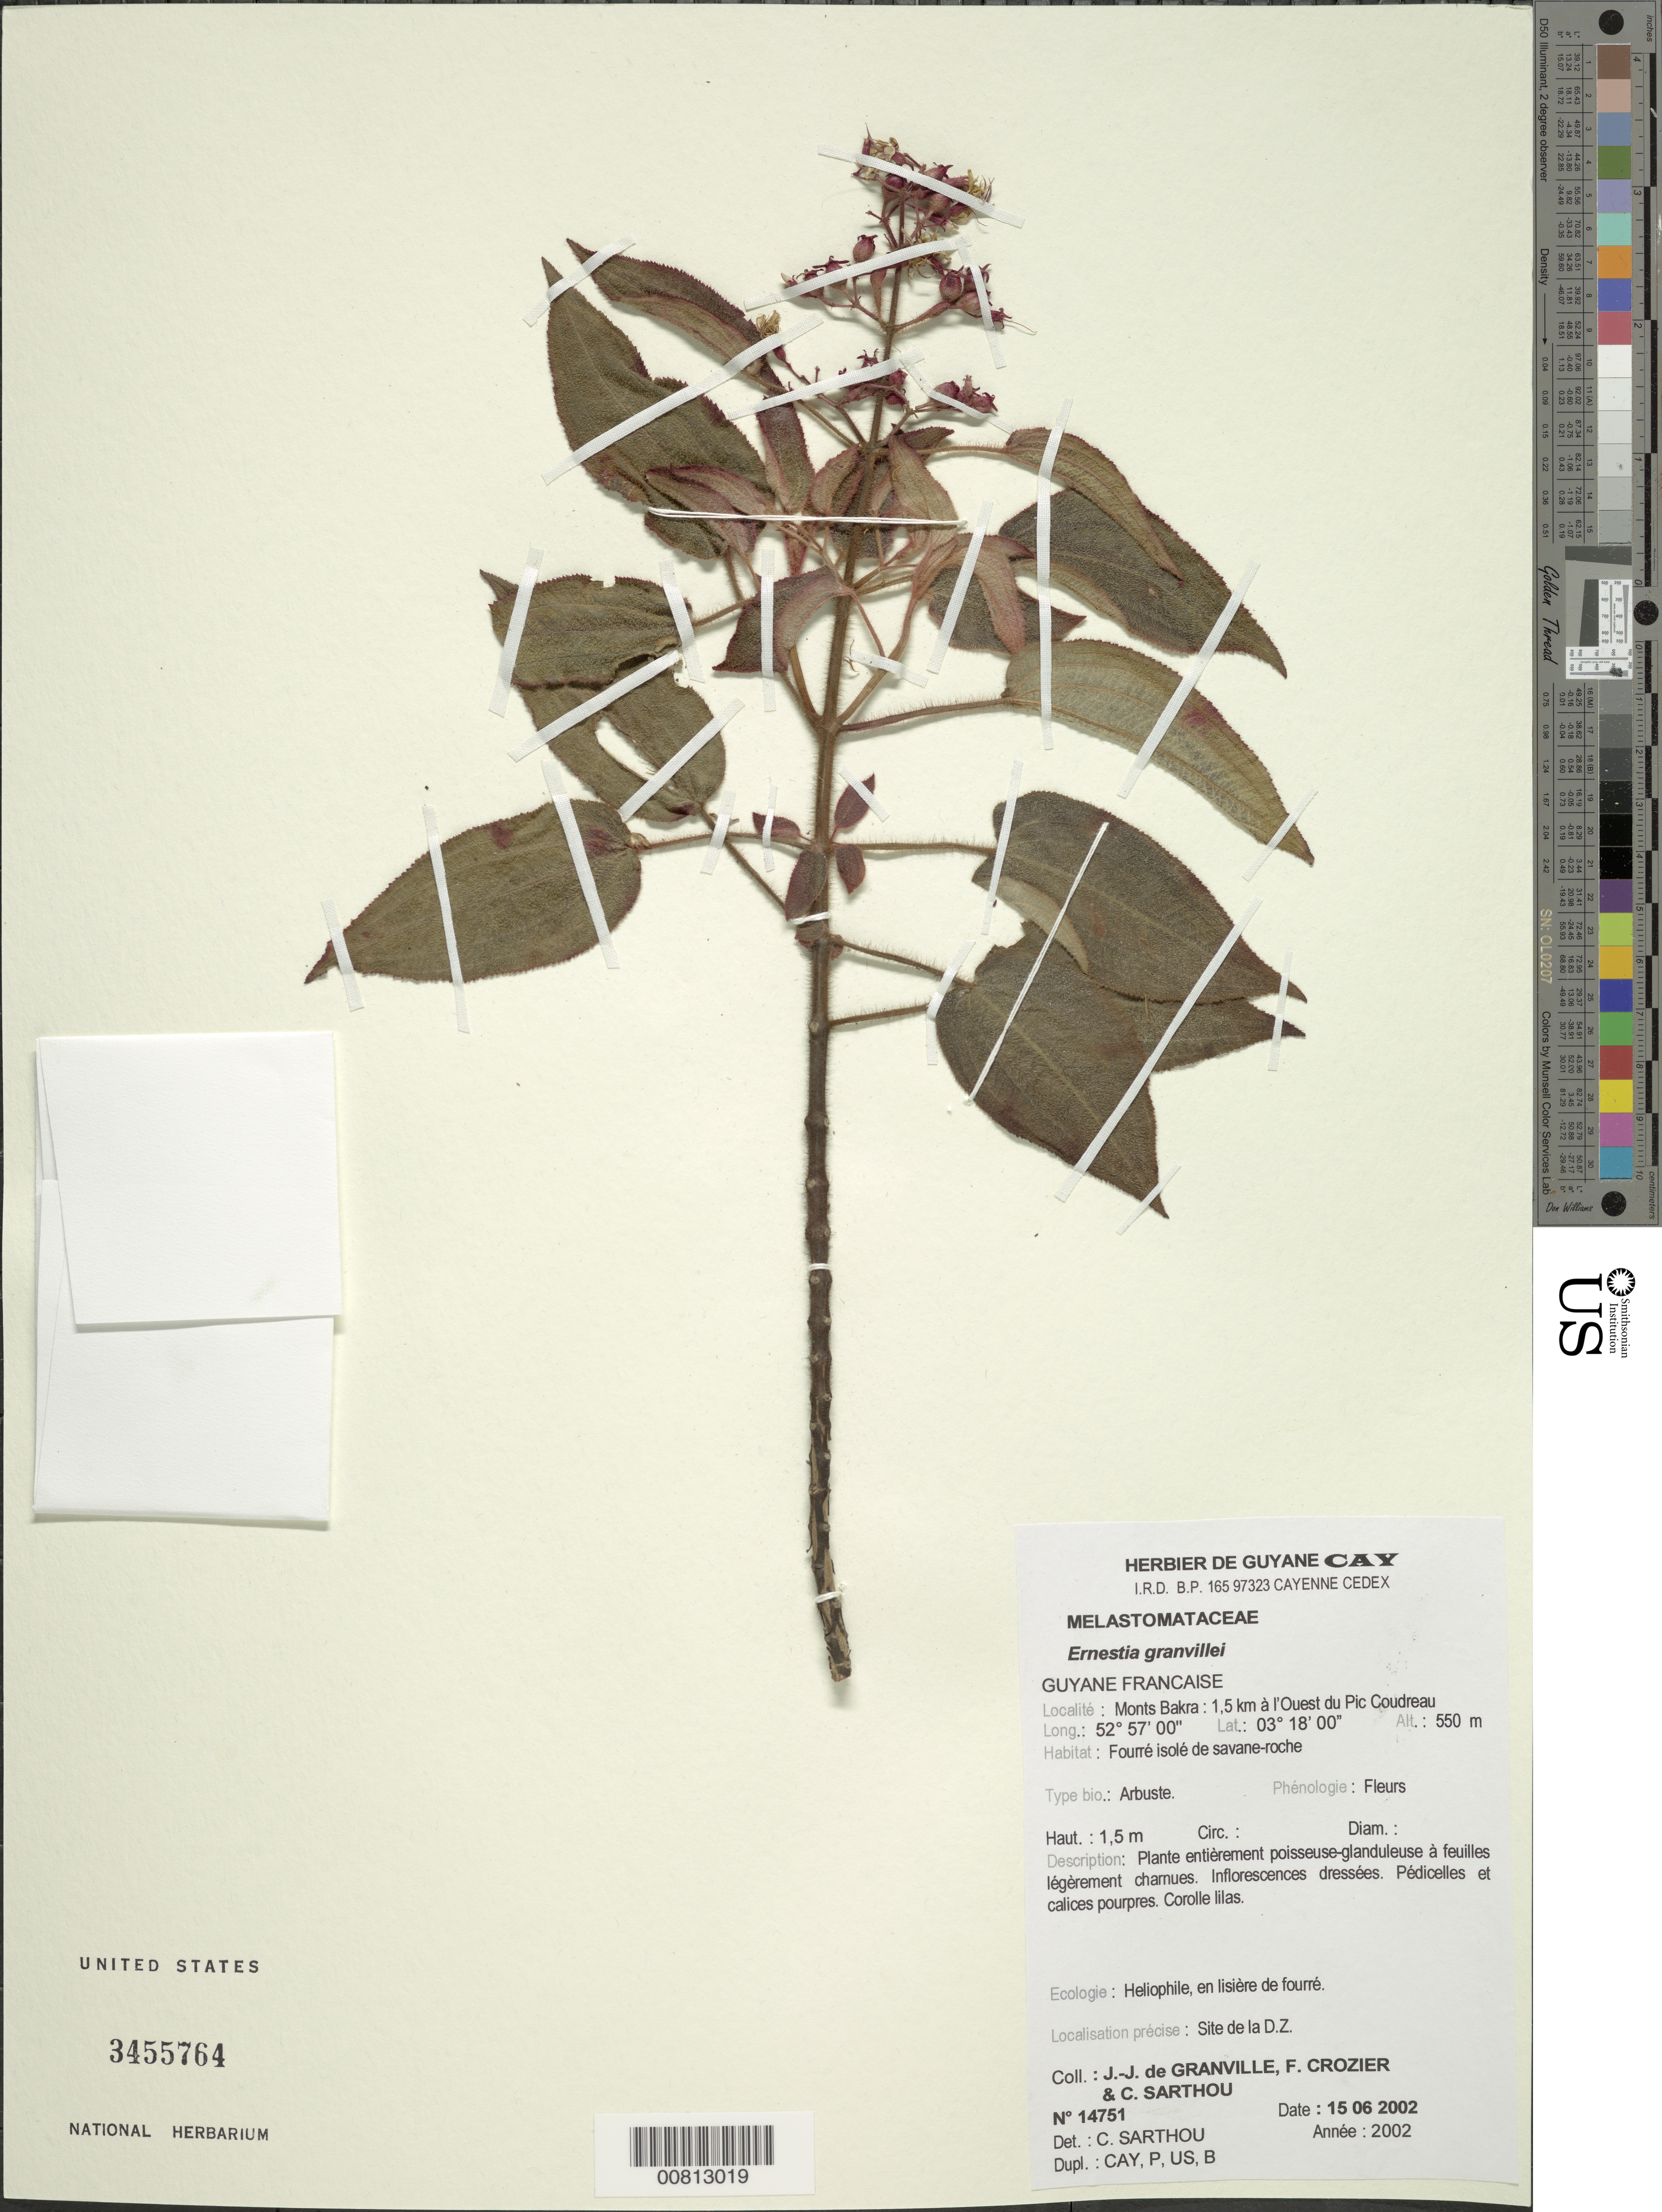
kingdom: Plantae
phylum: Tracheophyta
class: Magnoliopsida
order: Myrtales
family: Melastomataceae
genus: Ernestia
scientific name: Ernestia granvillei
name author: Wurdack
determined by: Sarthou, C.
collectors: J.-J. de Granville, F. Crozier & C. Sarthou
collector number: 14751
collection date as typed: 15-Jun-02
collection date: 2002-06-15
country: French Guiana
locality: Monts Bakra, 1.5 km a l'Ouest du Pic Coudreau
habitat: Fourré isolé de savane roche; heliophile, en lisière de fourré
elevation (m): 550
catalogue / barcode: US 3455764